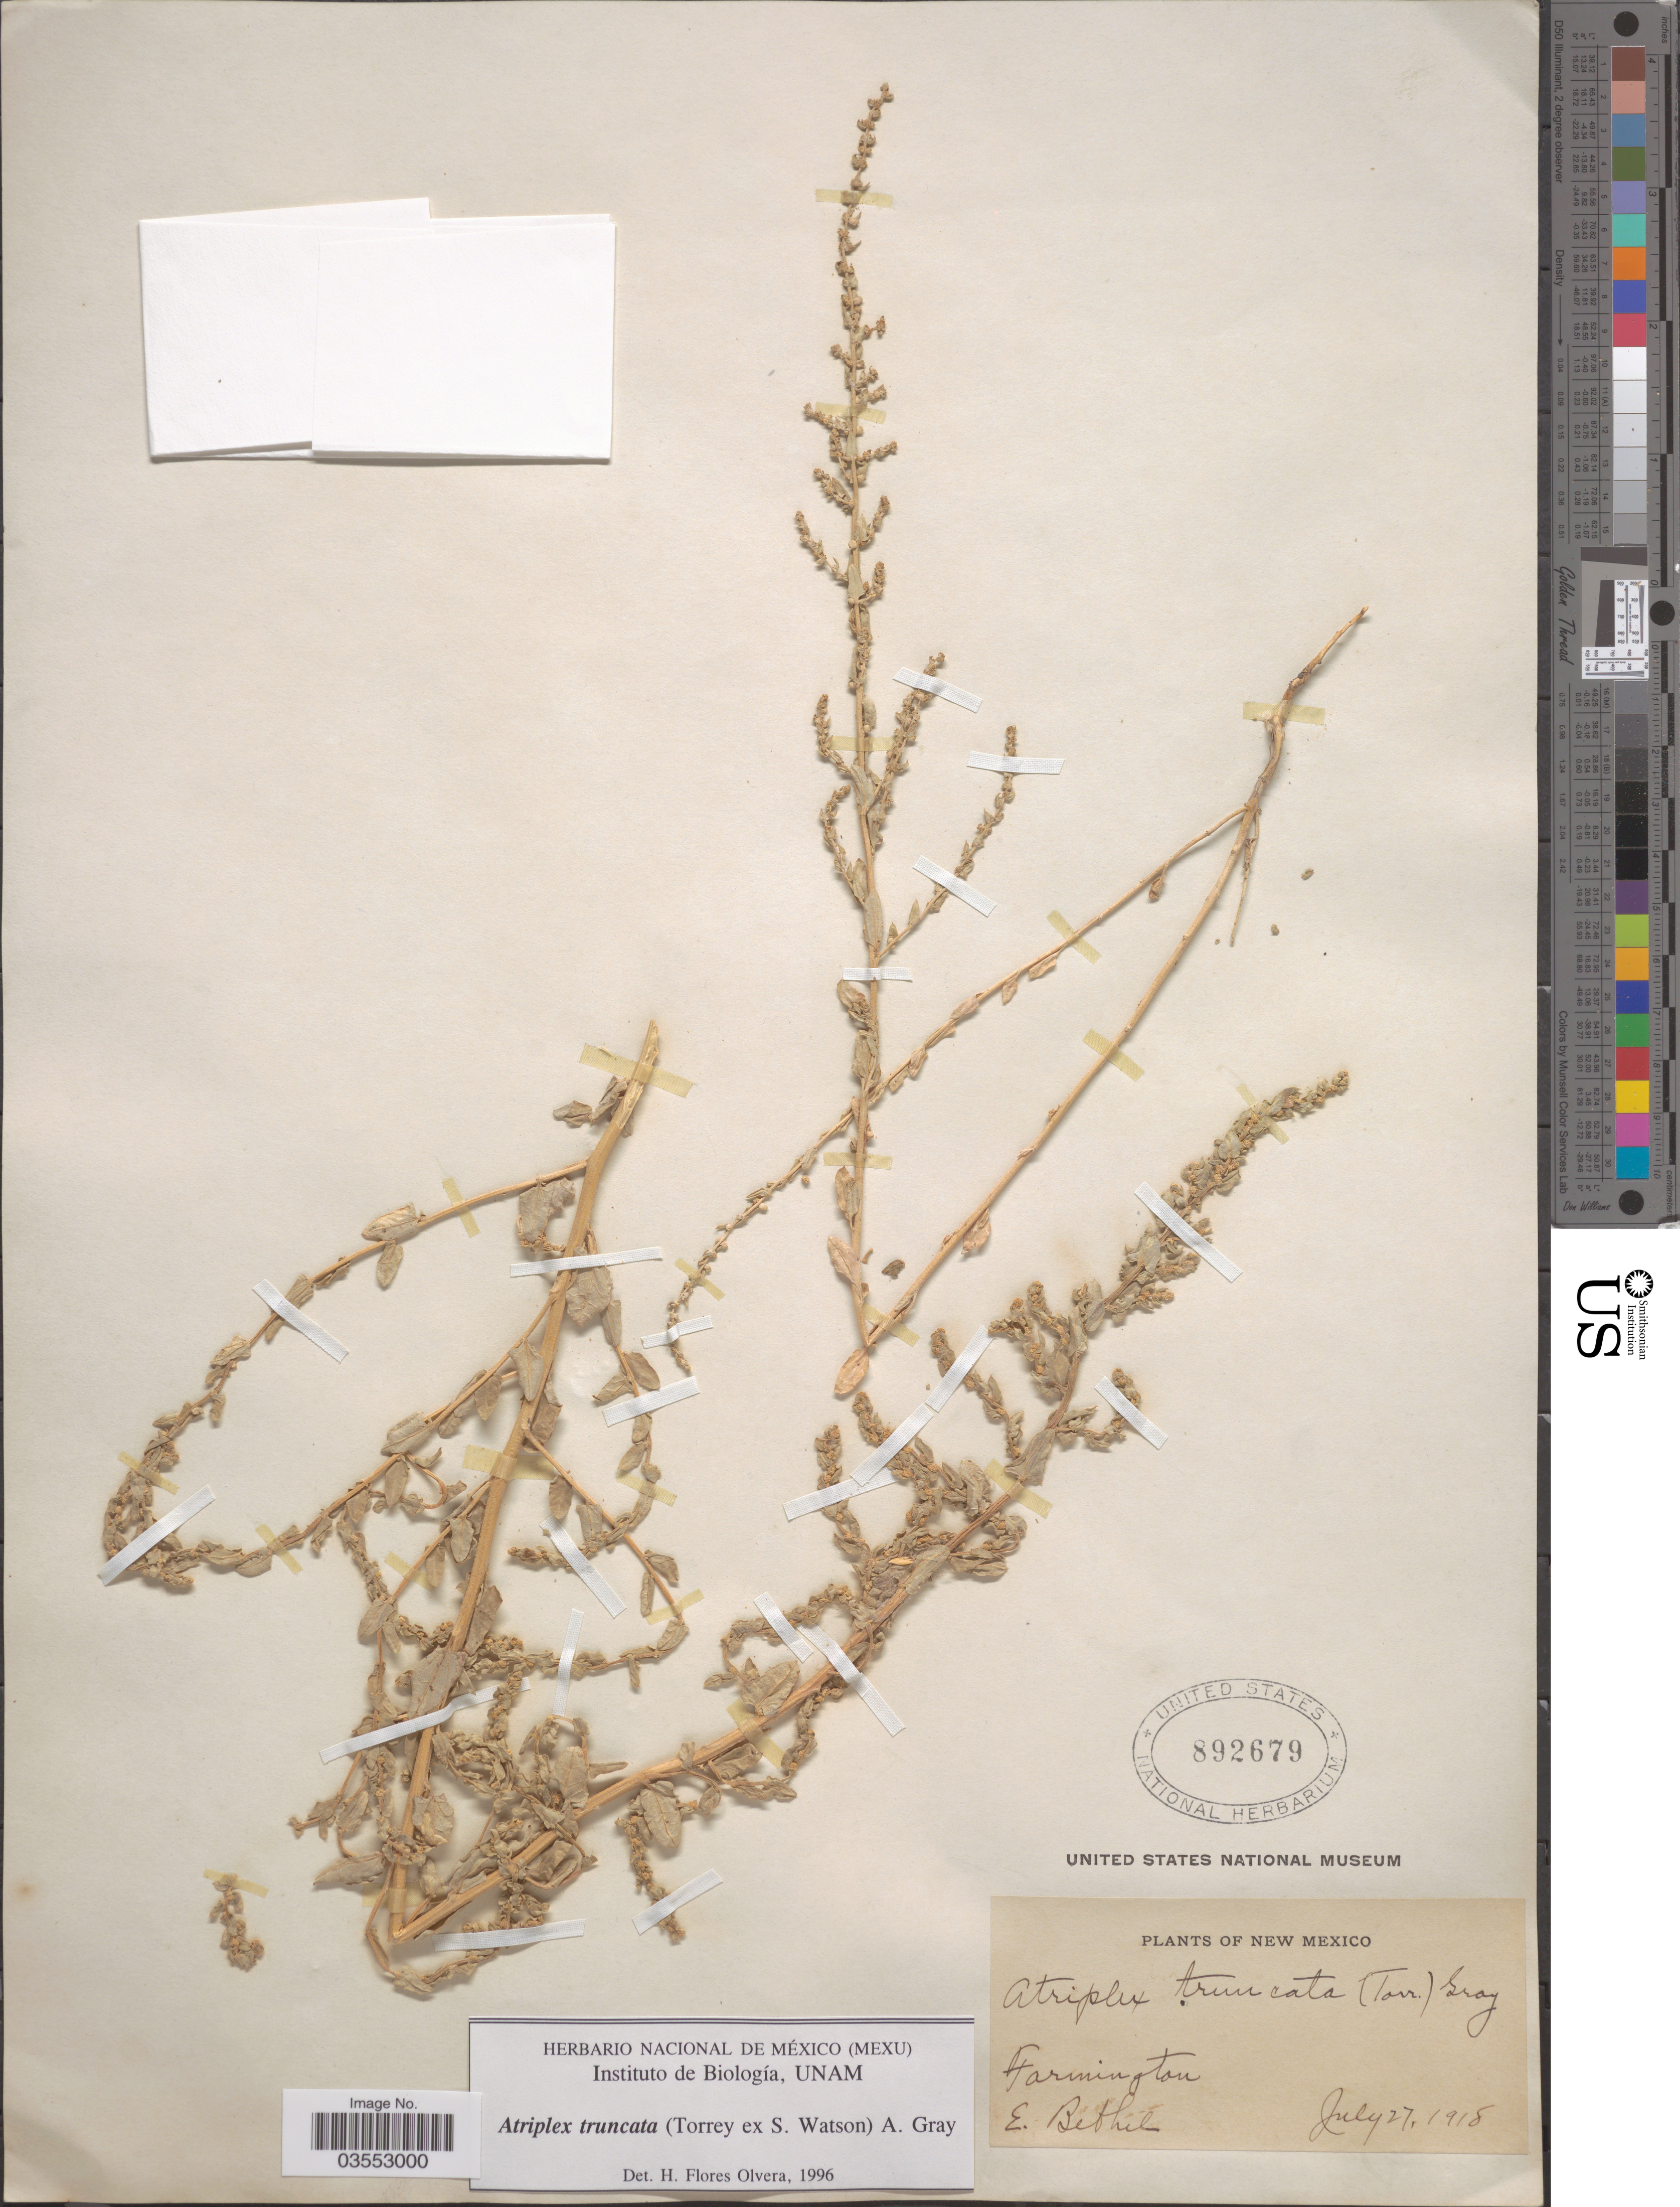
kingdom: Plantae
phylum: Tracheophyta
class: Magnoliopsida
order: Caryophyllales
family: Amaranthaceae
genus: Atriplex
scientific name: Atriplex truncata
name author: (Torr. ex S. Watson) A. Gray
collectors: E. Bethel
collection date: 1918-07-27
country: United States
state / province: New Mexico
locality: Farmington.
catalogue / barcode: US 892679